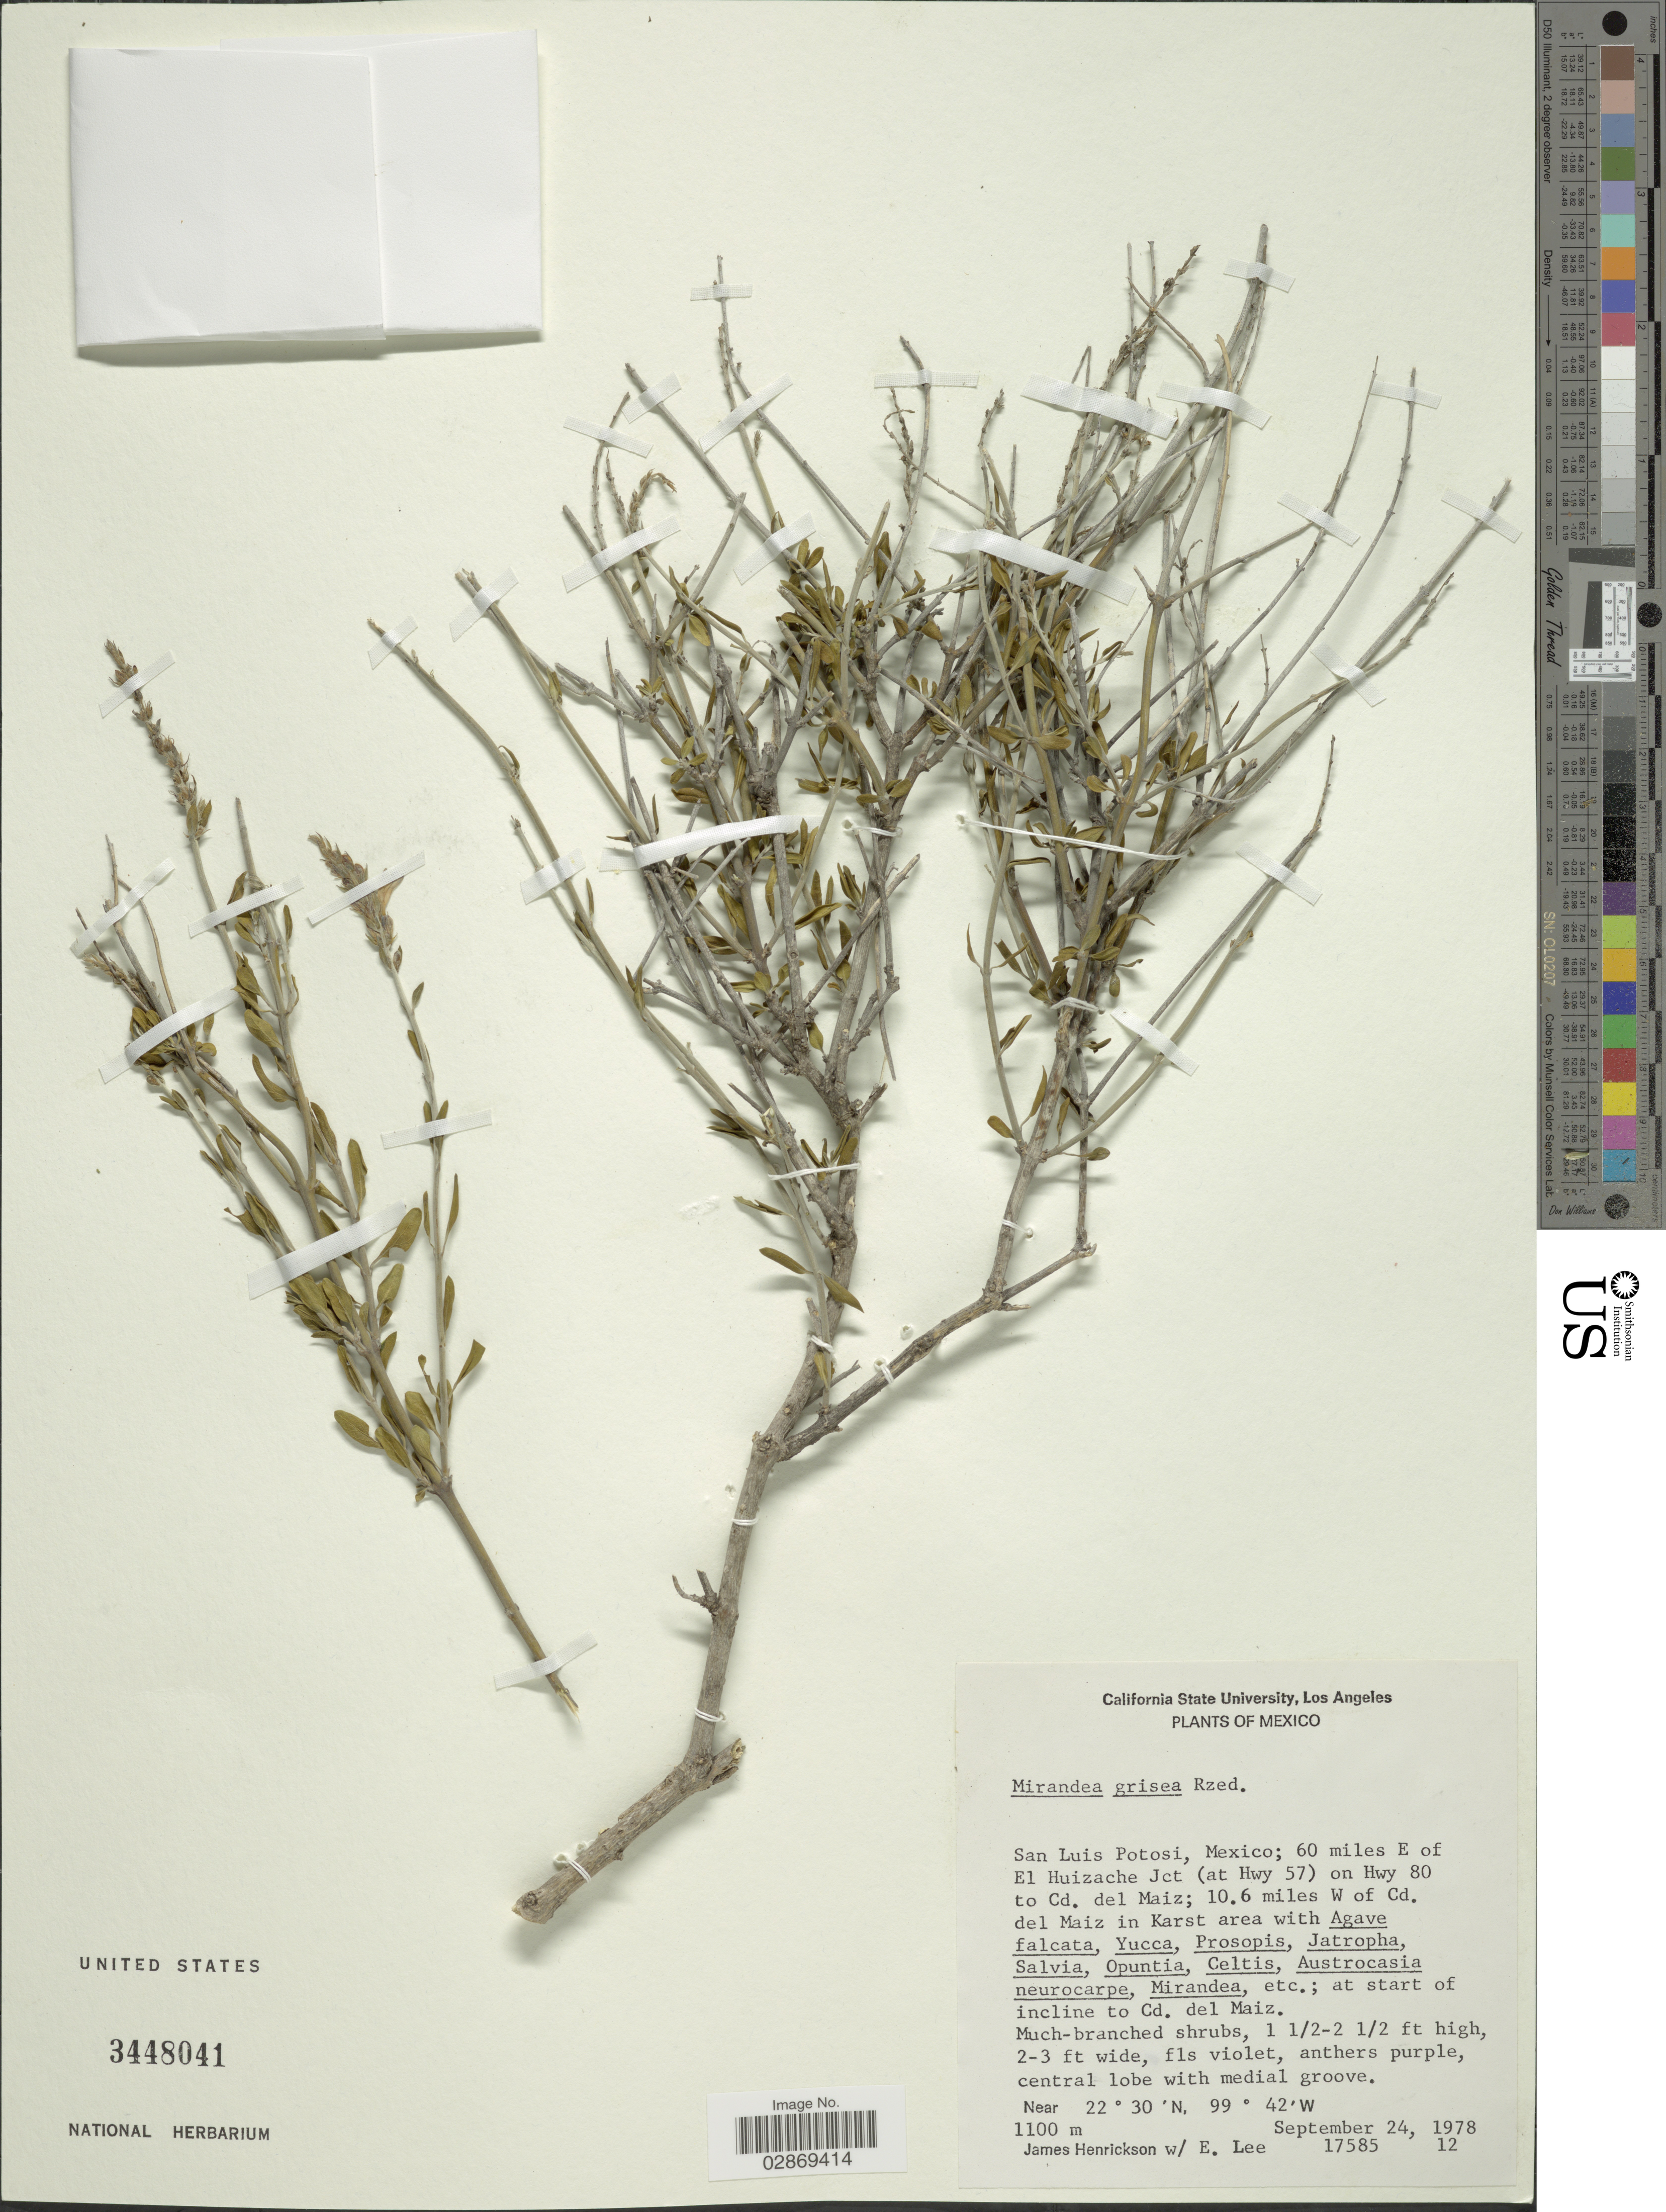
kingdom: Plantae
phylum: Tracheophyta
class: Magnoliopsida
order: Lamiales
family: Acanthaceae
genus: Mirandea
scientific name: Mirandea grisea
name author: Rzed.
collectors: J. Henrickson & E. Lee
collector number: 17585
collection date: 1978-09-24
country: Mexico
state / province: San Luis Potosí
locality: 60 miles E of El Huizache Jct (at Hwy 57) on Hwy 80 to Cd. del Maiz; 10.6 miles W of Cd. del Maiz in Karst.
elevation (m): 1100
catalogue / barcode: US 3448041